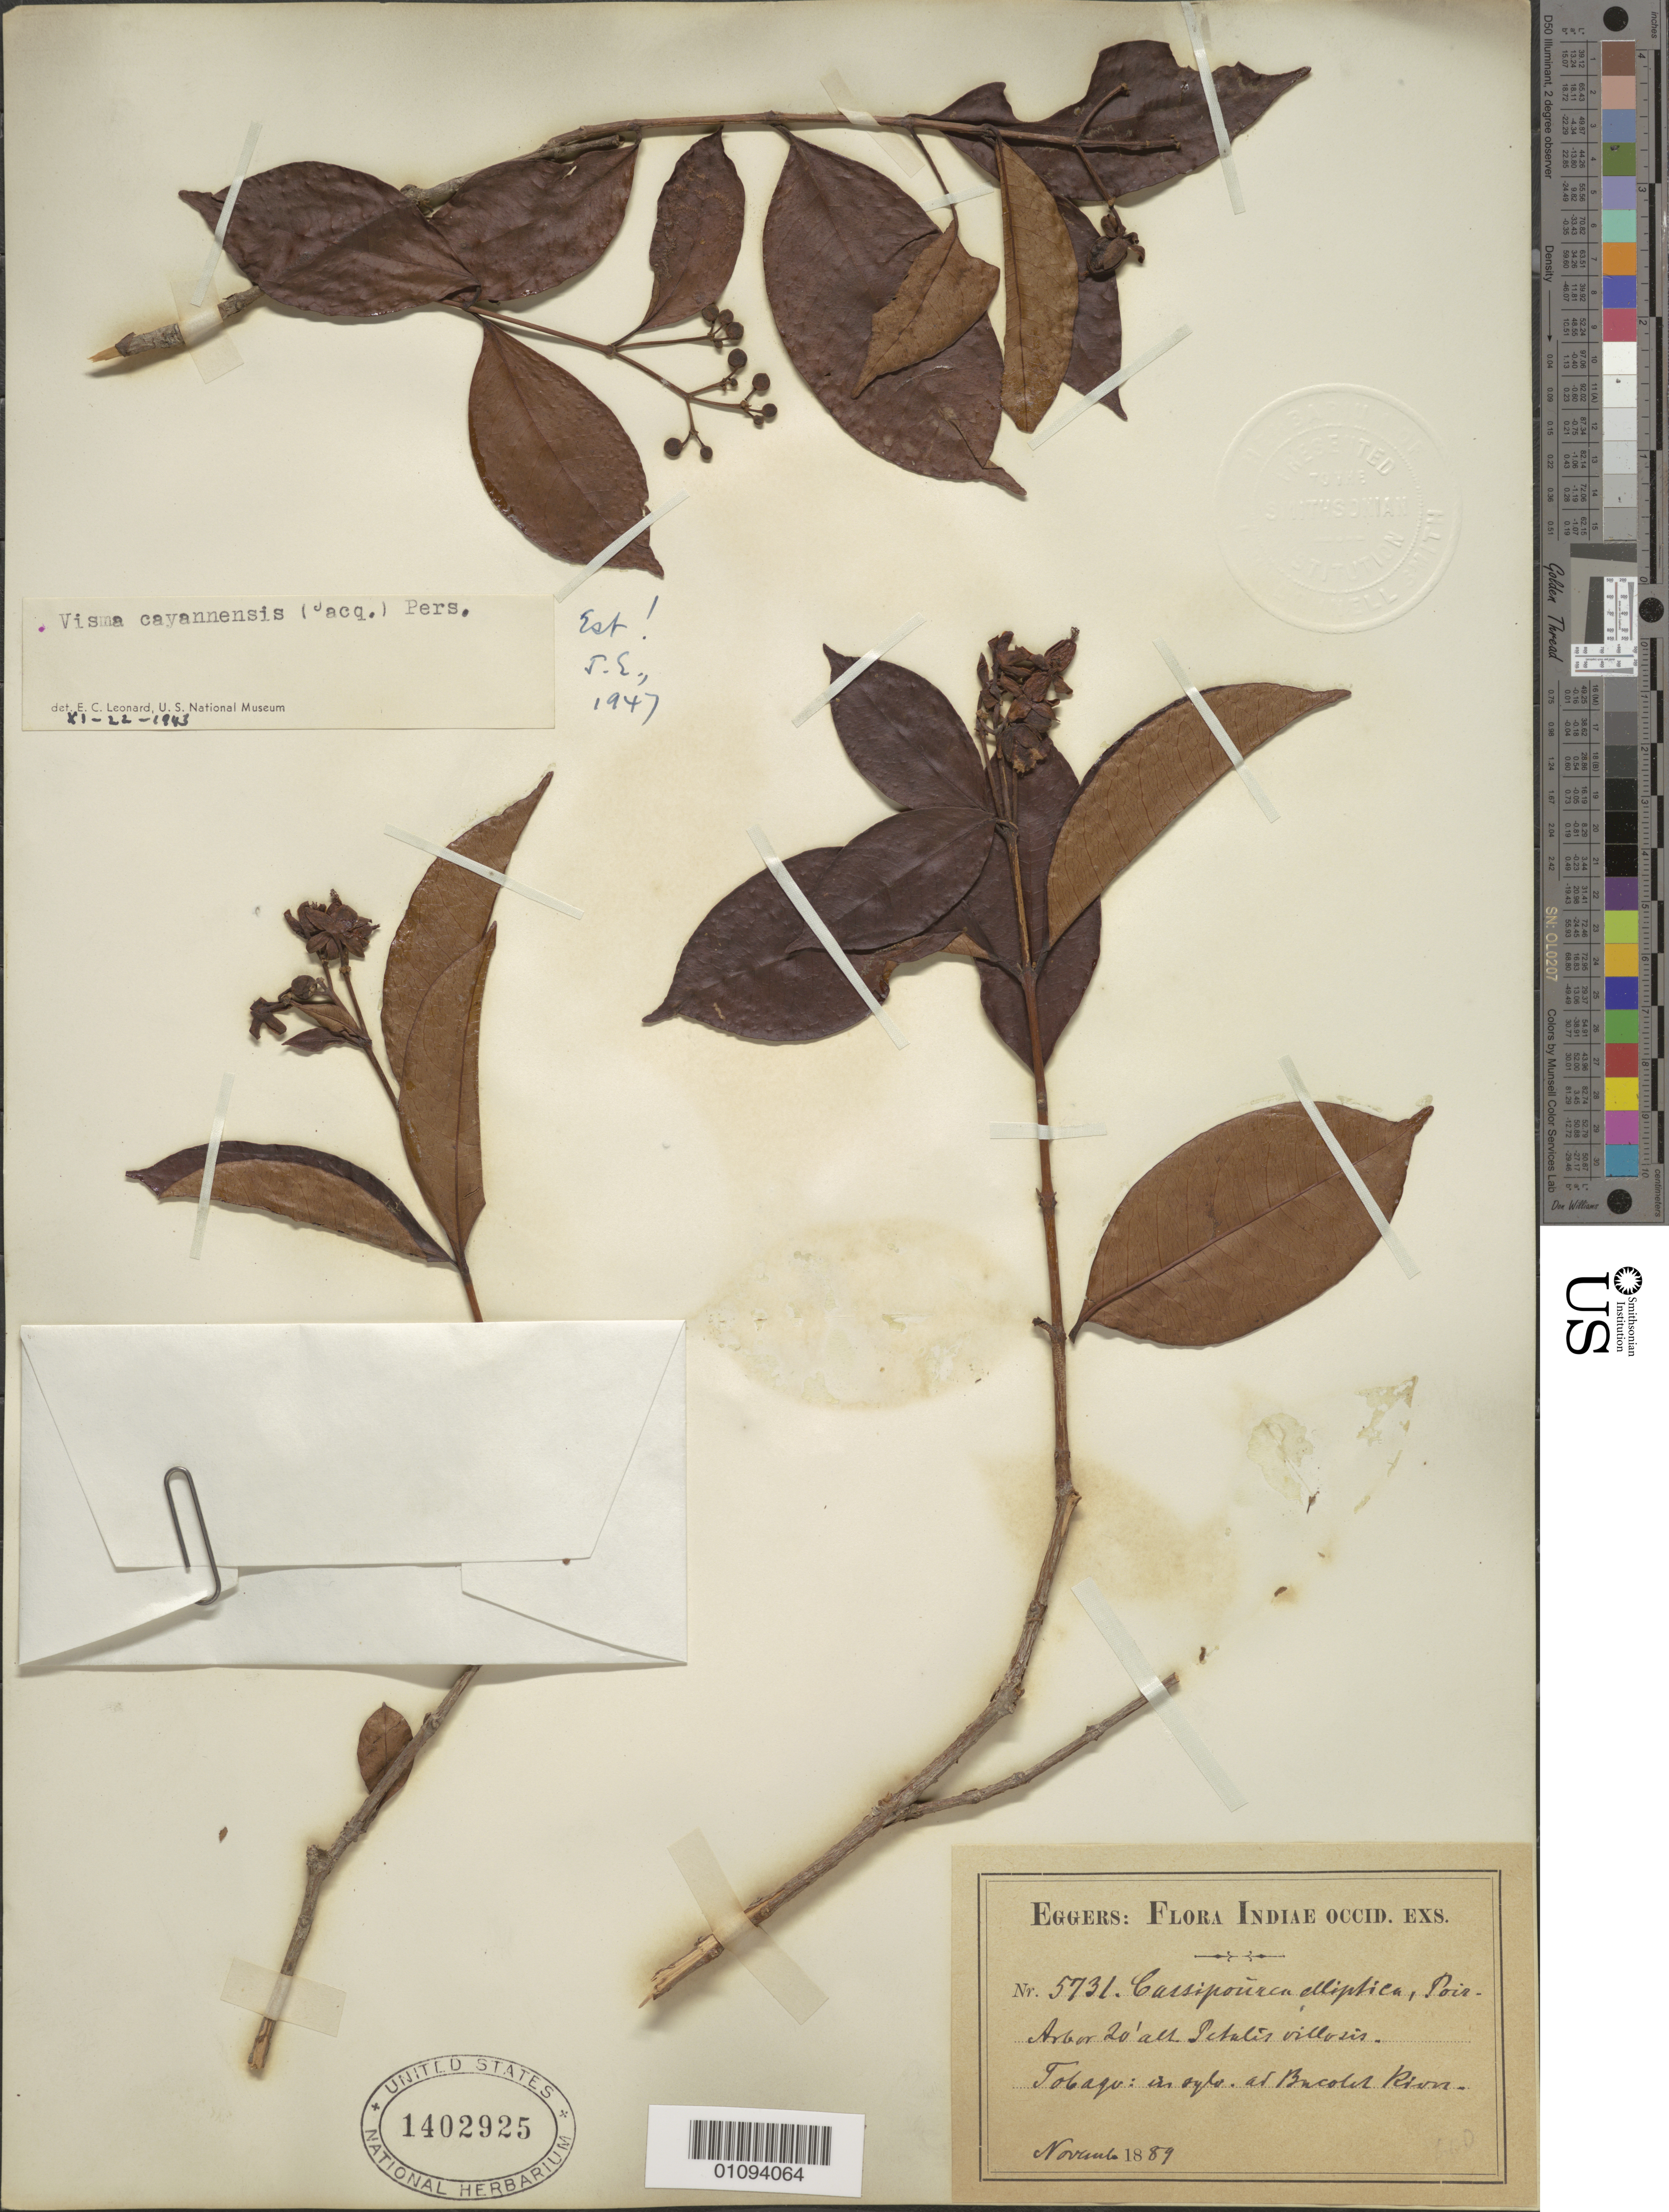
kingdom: Plantae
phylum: Tracheophyta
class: Magnoliopsida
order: Malpighiales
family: Hypericaceae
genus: Vismia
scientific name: Vismia cayennensis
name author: (Jacq.) Pers.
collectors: H. F. A. von Eggers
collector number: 5731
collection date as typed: Nov 1889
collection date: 1889-11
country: Trinidad and Tobago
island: Tobago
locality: Bacolus River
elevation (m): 6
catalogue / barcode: US 1402925